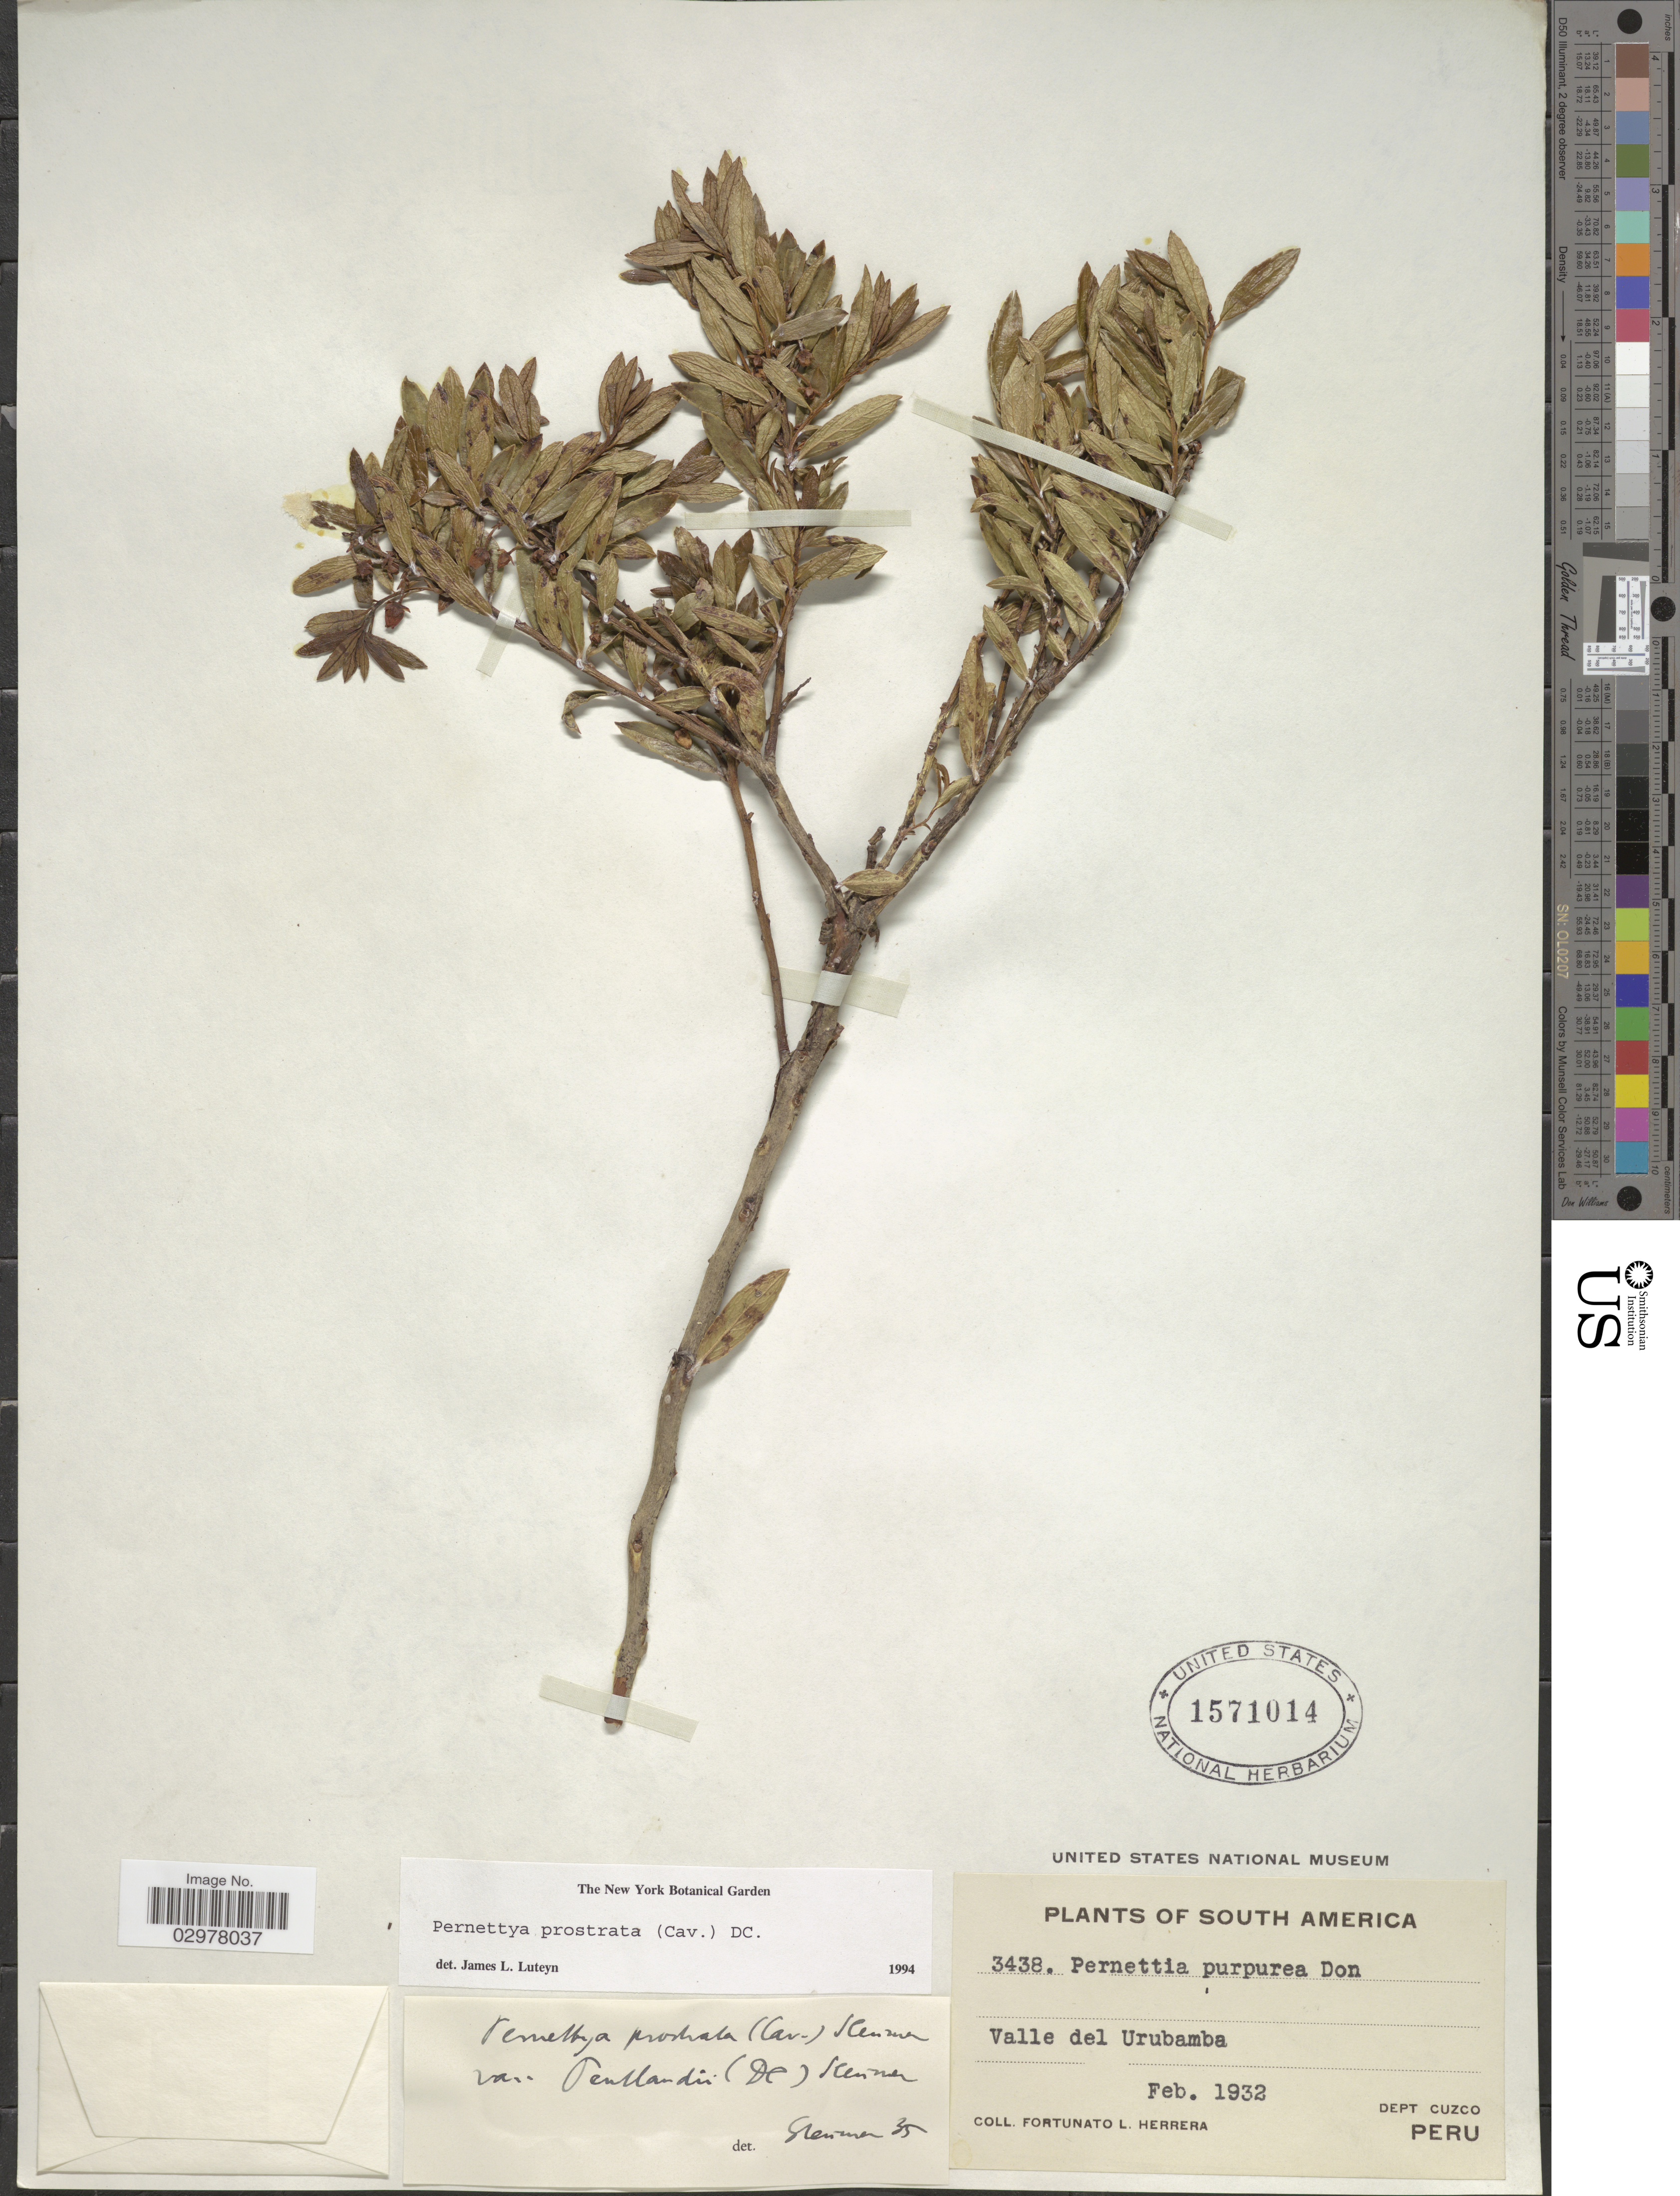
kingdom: Plantae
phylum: Tracheophyta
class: Magnoliopsida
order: Ericales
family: Ericaceae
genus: Pernettya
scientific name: Pernettya prostrata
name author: (Cav.) DC.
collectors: F. L. Herrera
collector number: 3438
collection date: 1932-02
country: Peru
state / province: Cusco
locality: Valle de Urubamba. Dept. Cuzco.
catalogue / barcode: US 1571014